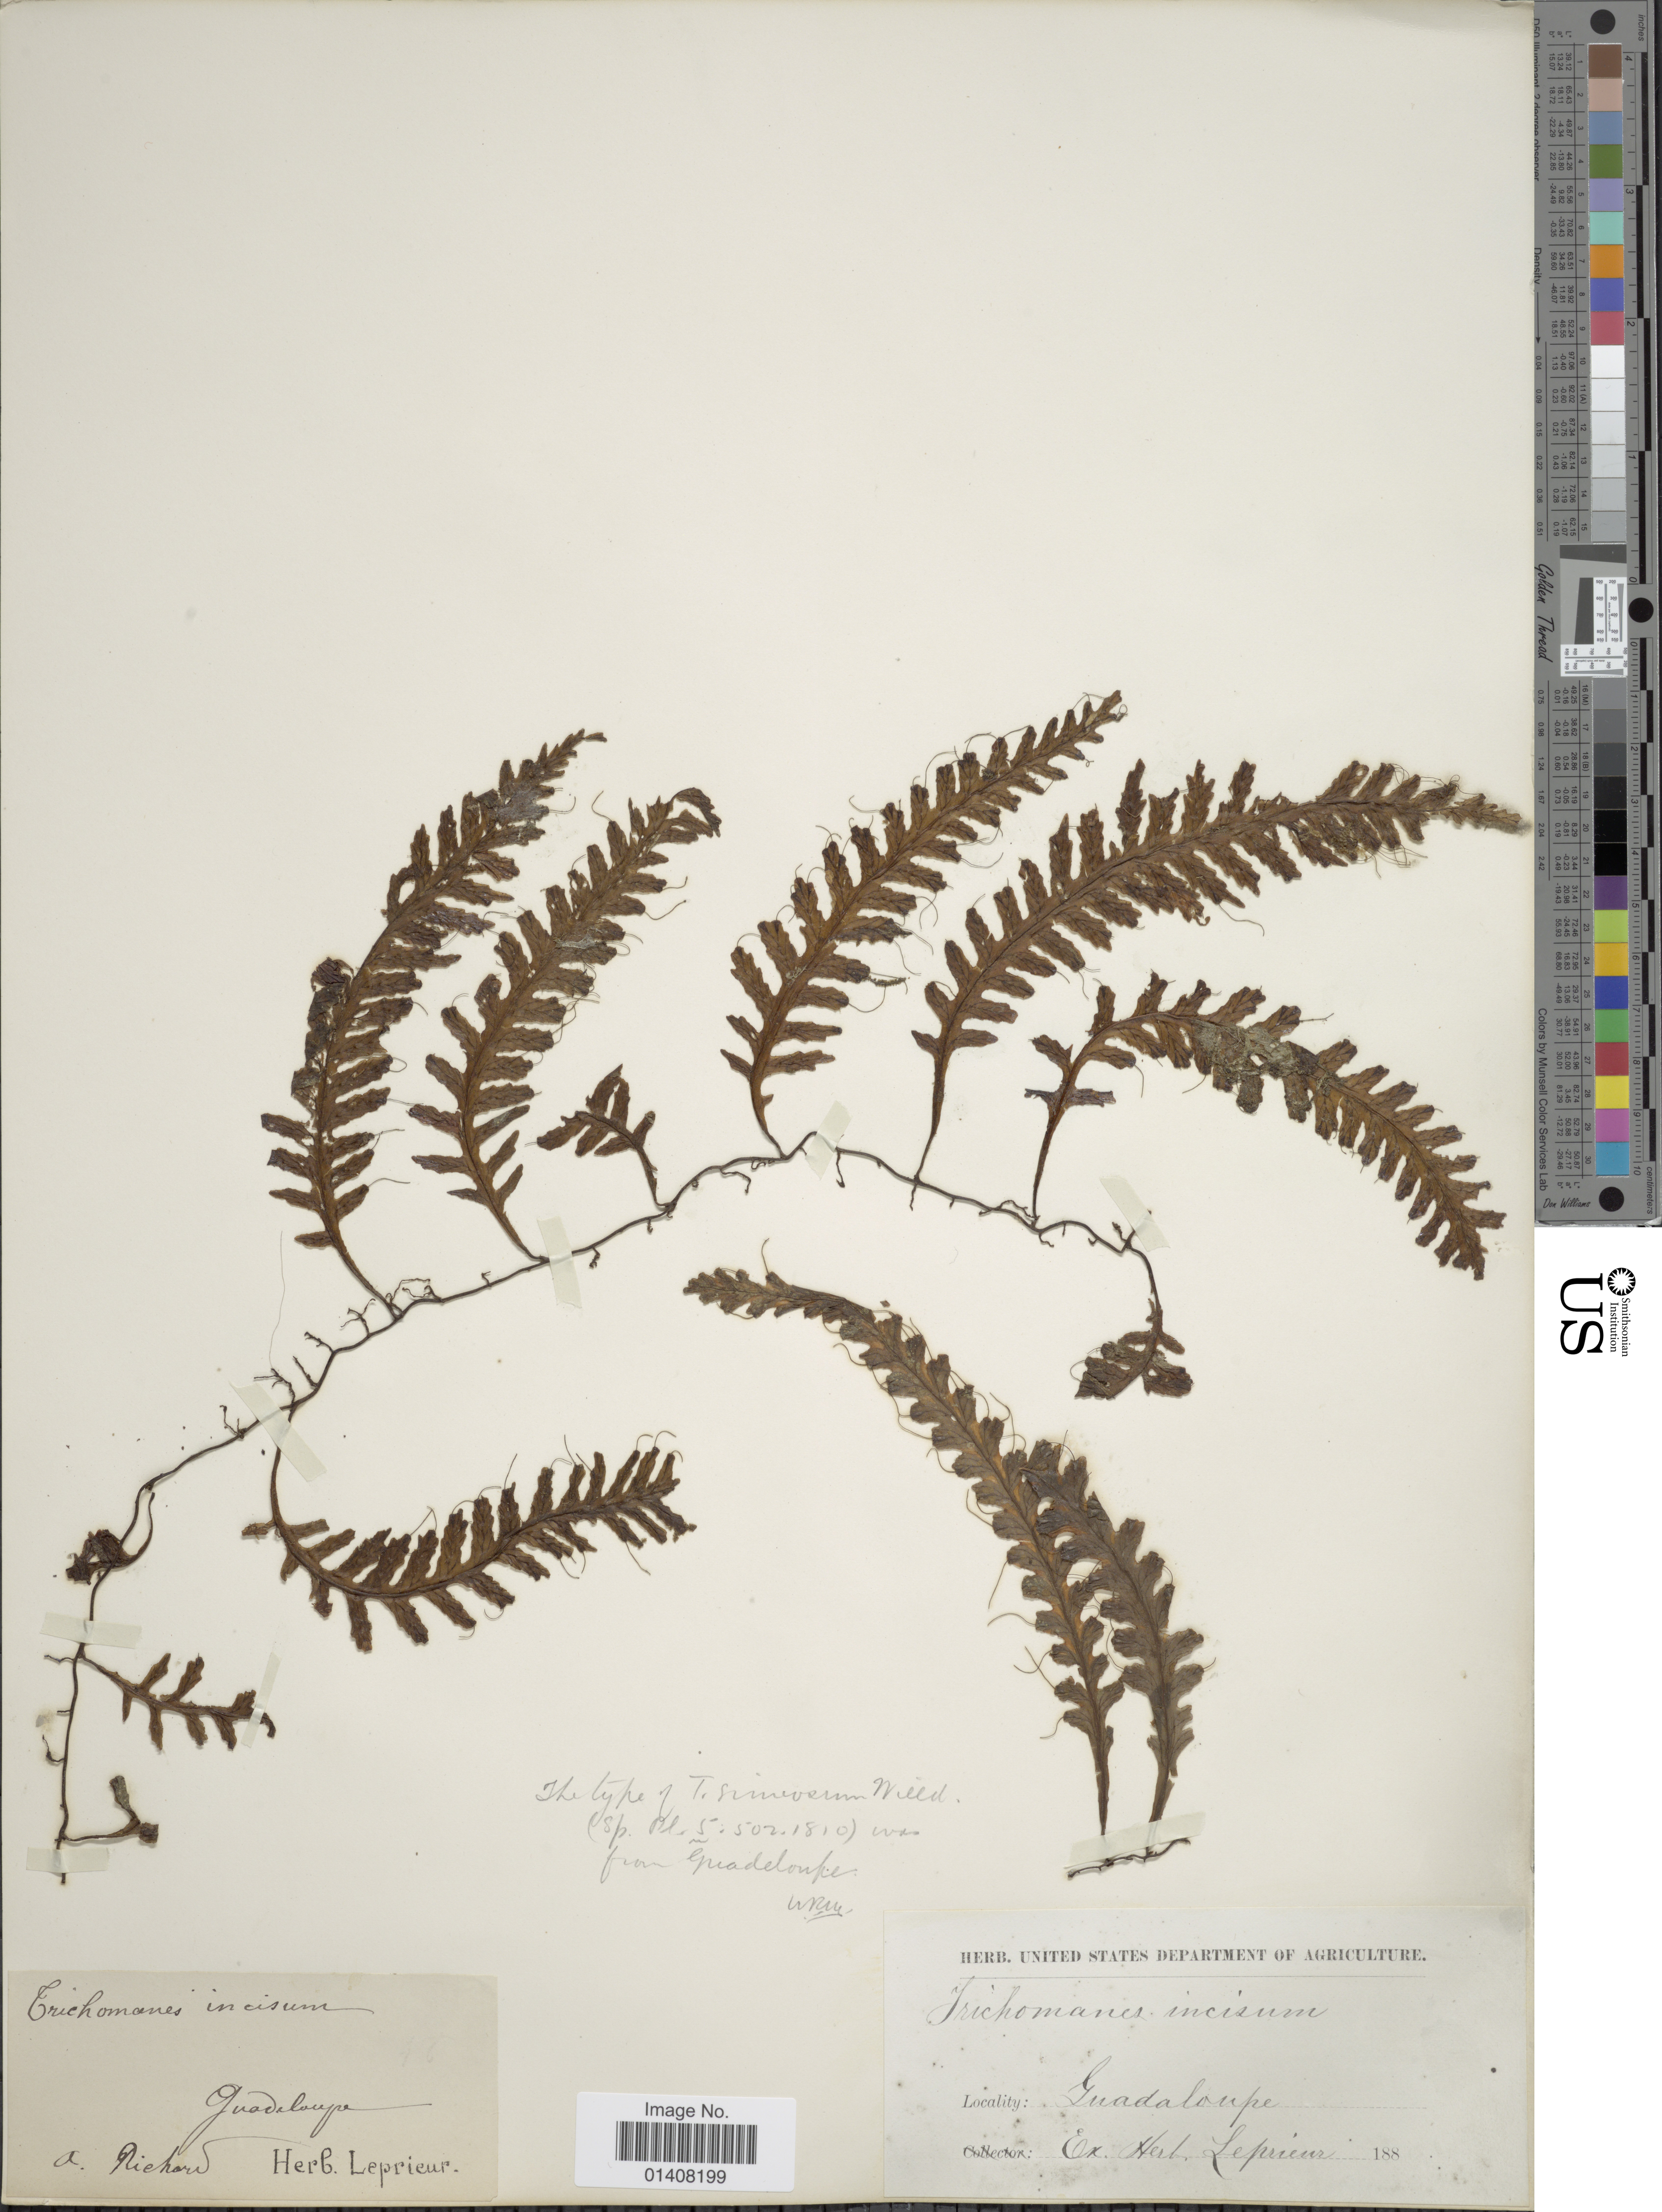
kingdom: Plantae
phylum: Tracheophyta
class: Polypodiopsida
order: Hymenophyllales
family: Hymenophyllaceae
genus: Trichomanes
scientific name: Trichomanes polypodioides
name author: L.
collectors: A. Richard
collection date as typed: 188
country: Guadeloupe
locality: Guadeloupe